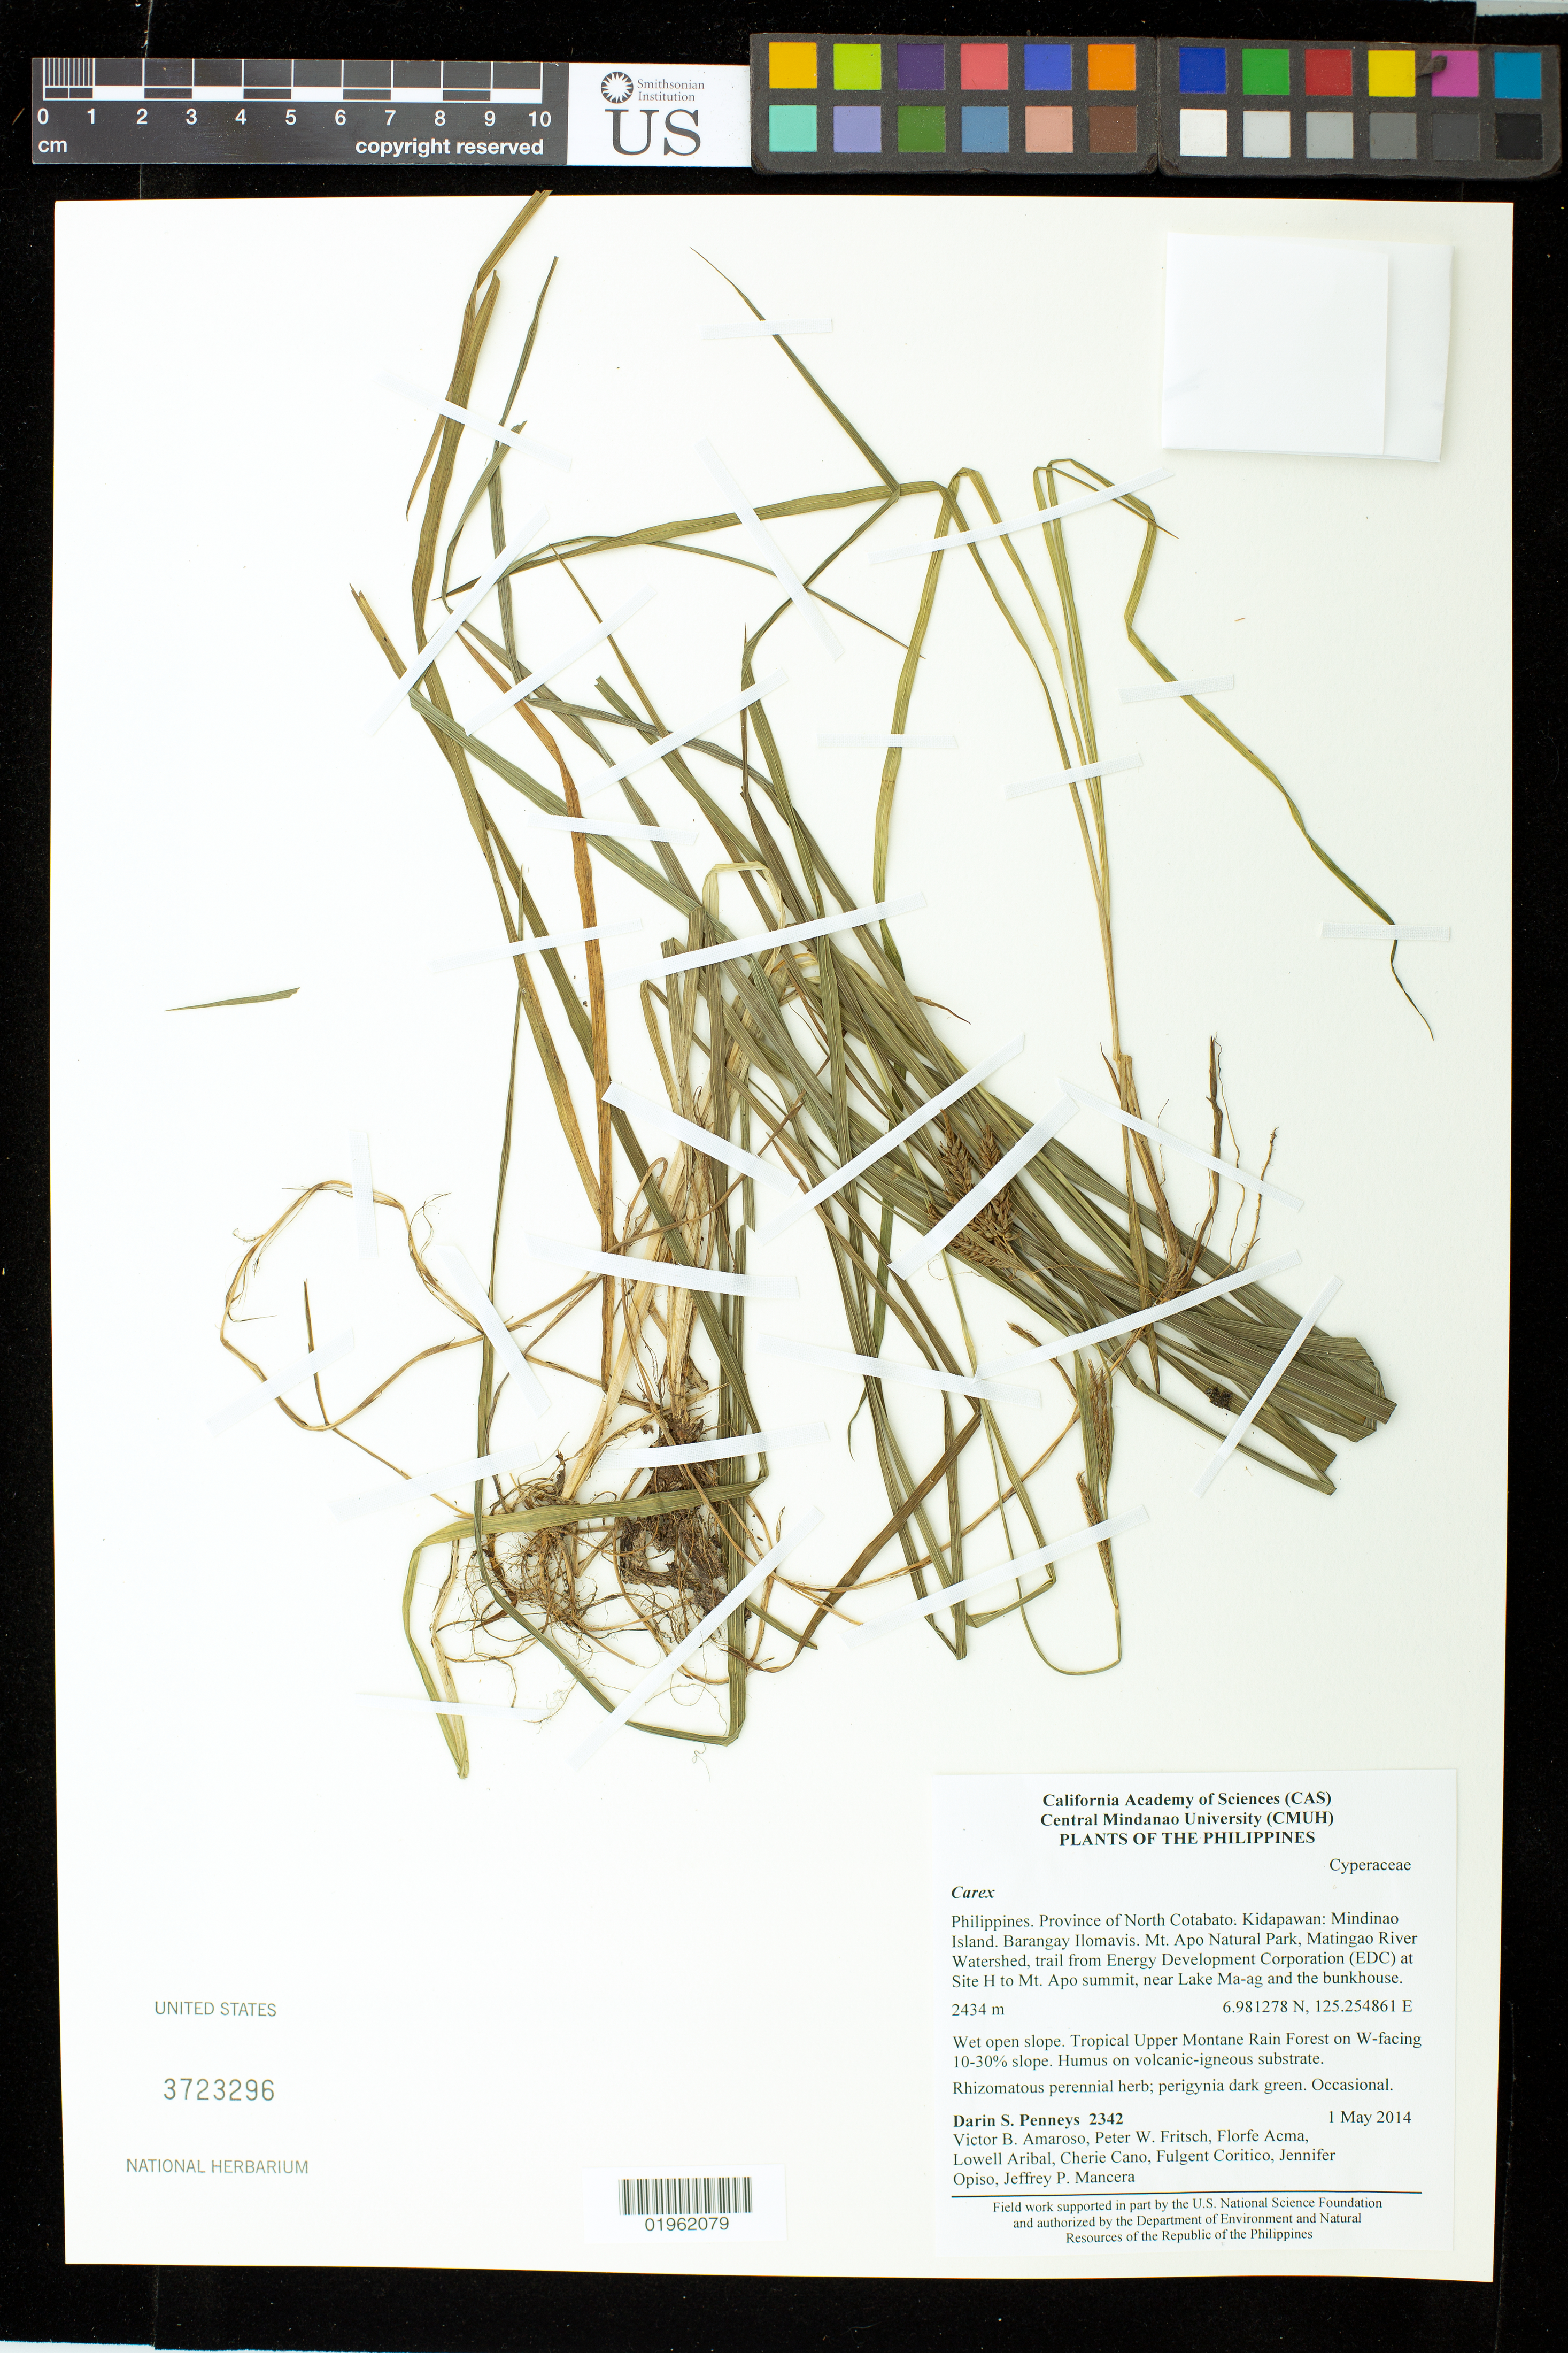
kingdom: Plantae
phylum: Tracheophyta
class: Liliopsida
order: Poales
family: Cyperaceae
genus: Carex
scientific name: Carex doniana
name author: Spreng.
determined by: Strong, Mark T., (BOT), Smithsonian Institution - National Museum of Natural History (UNITED STATES)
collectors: D. S. Penneys, L. Aribal, V. Amoroso, P. W. Fritsch, F. Acma, J. Opiso, J. Mancera, C. Cano & F. Coritico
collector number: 2342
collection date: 2014-04-29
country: Philippines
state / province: Soccsksargen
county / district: Cotabato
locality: Mindinao Island. Barangay Ilomavis. Mt. Apo Natural Park, Matingao River Watershed, trail from Energy Development Corporation (EDC) at Site H to Mt. Apo summit, near Lake Ma-ag and the bunkhouse.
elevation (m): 2434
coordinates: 6.981278 N, 125.254861 E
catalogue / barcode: US 3723296